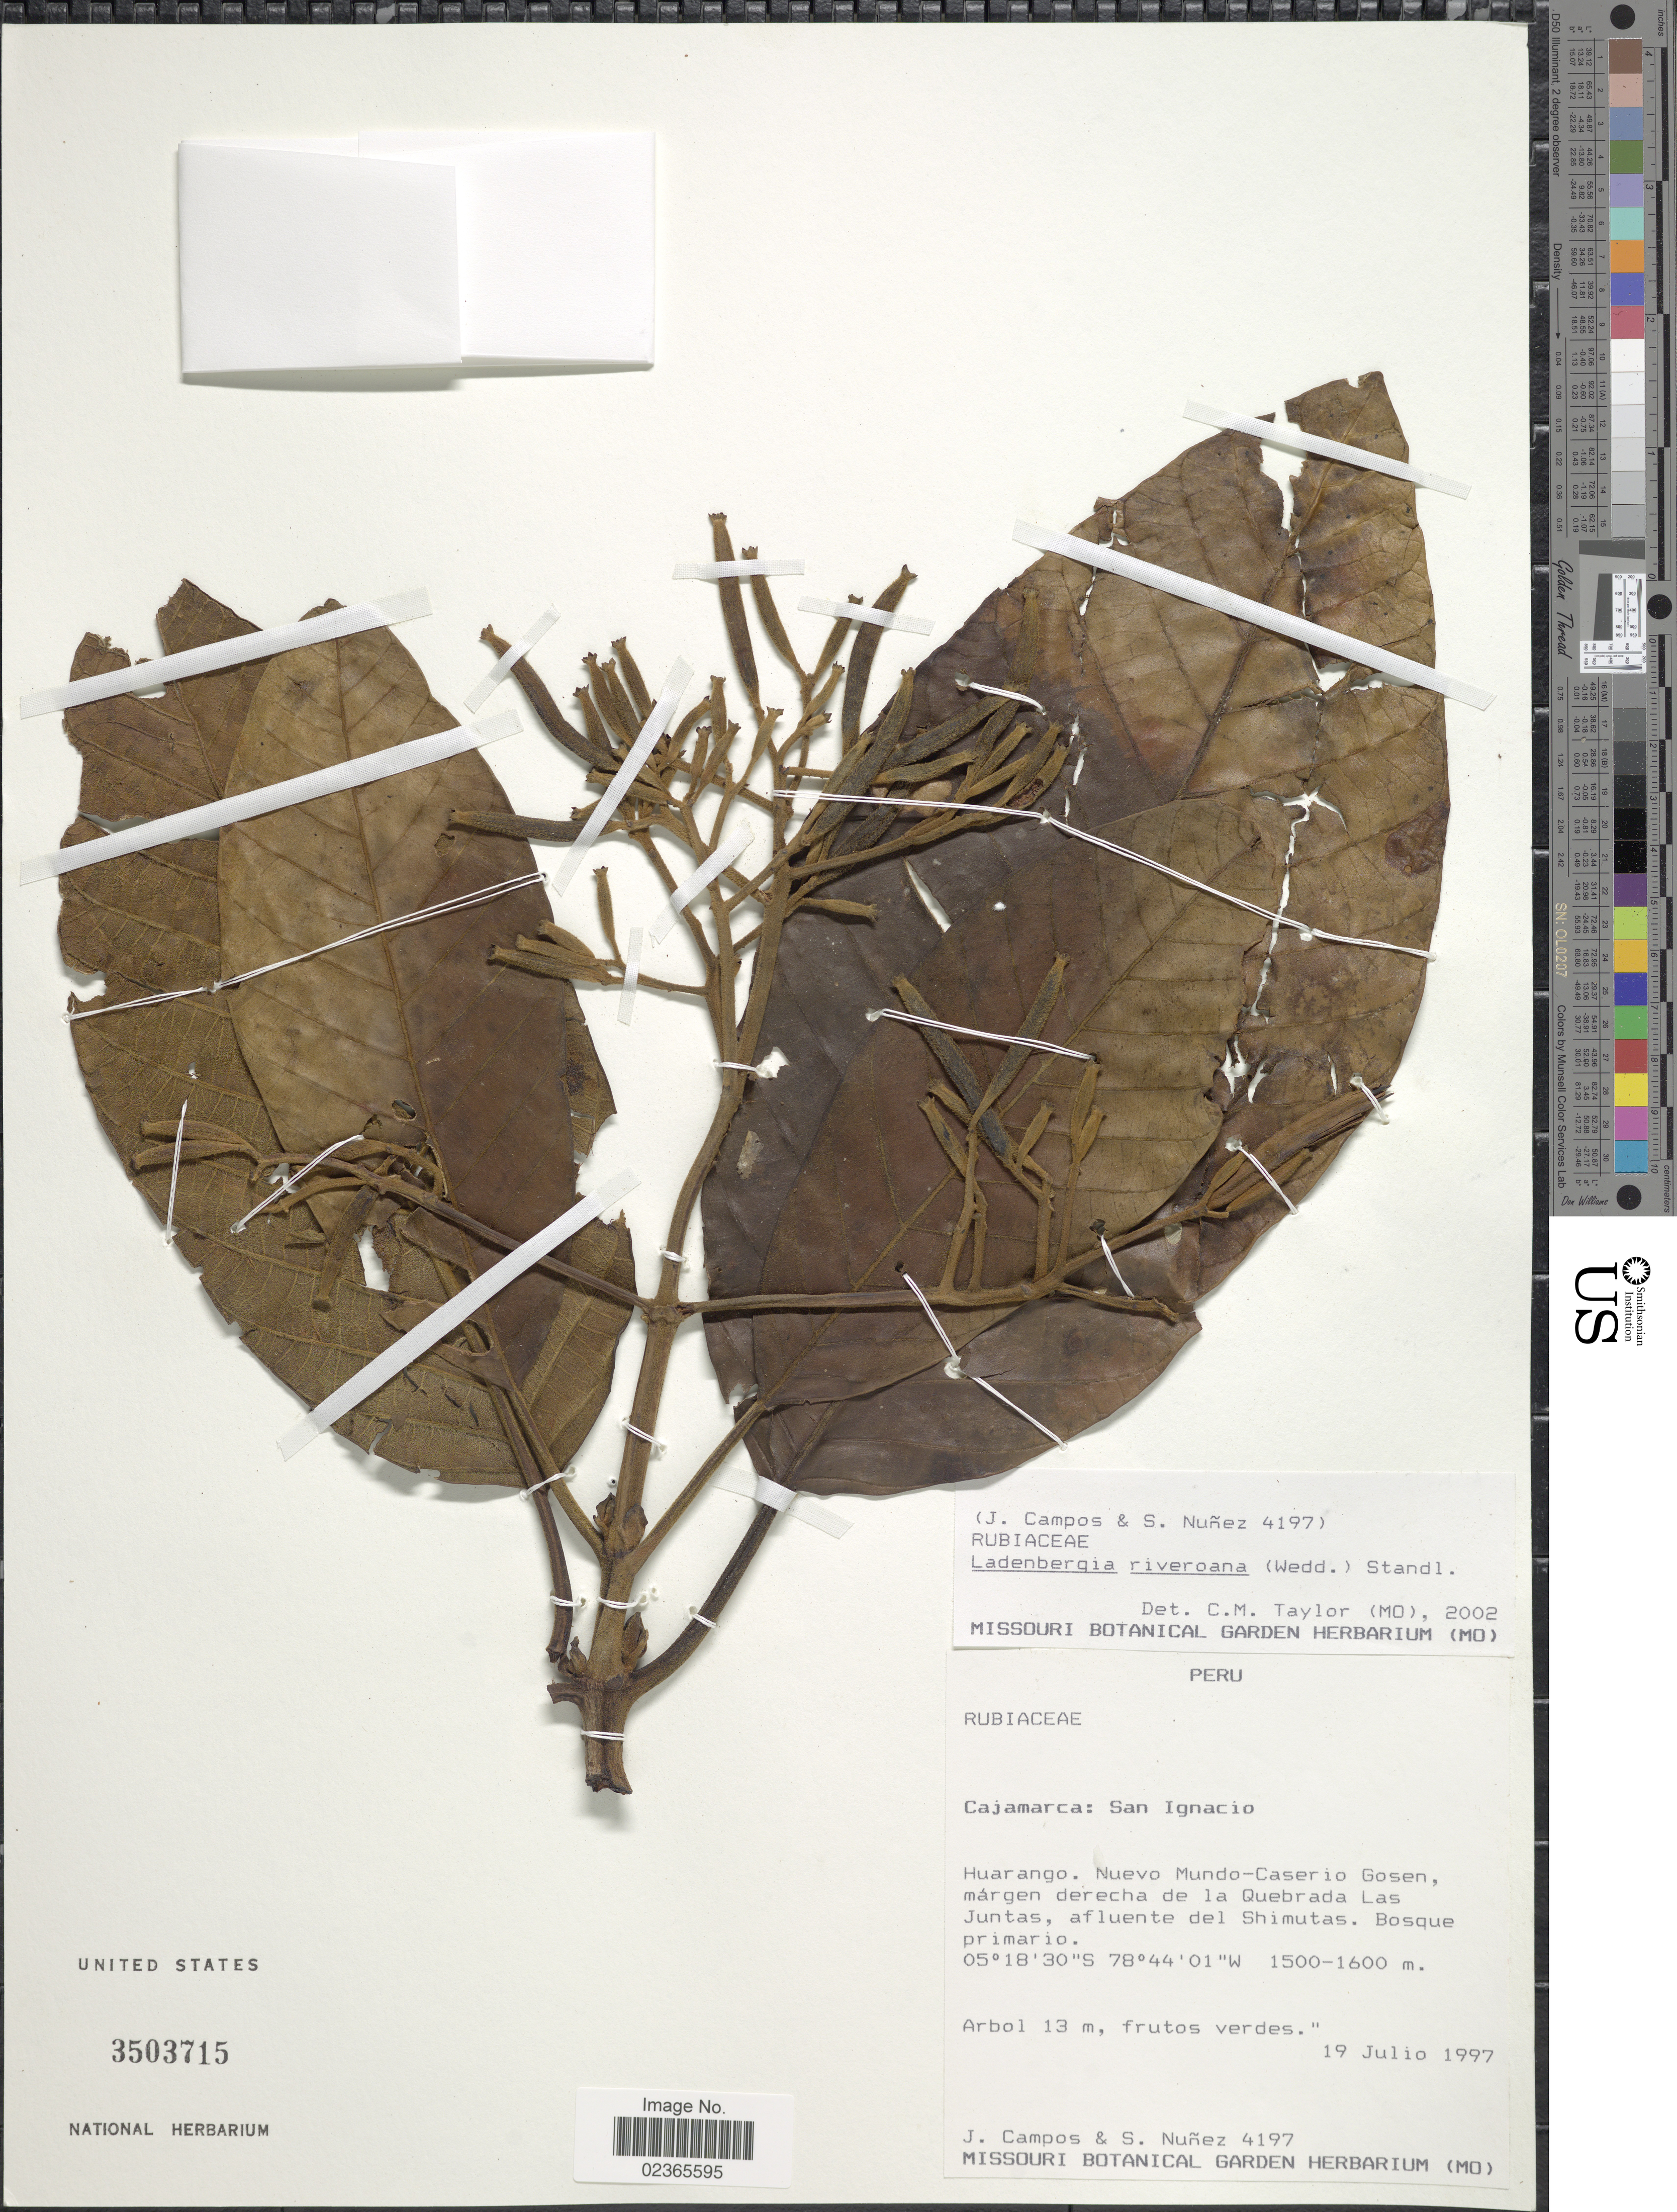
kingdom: Plantae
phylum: Tracheophyta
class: Magnoliopsida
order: Gentianales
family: Rubiaceae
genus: Ladenbergia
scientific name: Ladenbergia riveroana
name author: (Wedd.) Standl.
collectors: J. Campos & S. Nuñez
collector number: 4197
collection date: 1997-07-19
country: Peru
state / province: Cajamarca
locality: San Ignacio, Huarango. Nuevo Mundo-Caserio Gosen, margen derecha de la Quebrada Las Juntas, afluente del Shimutas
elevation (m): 1500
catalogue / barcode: US 3503715